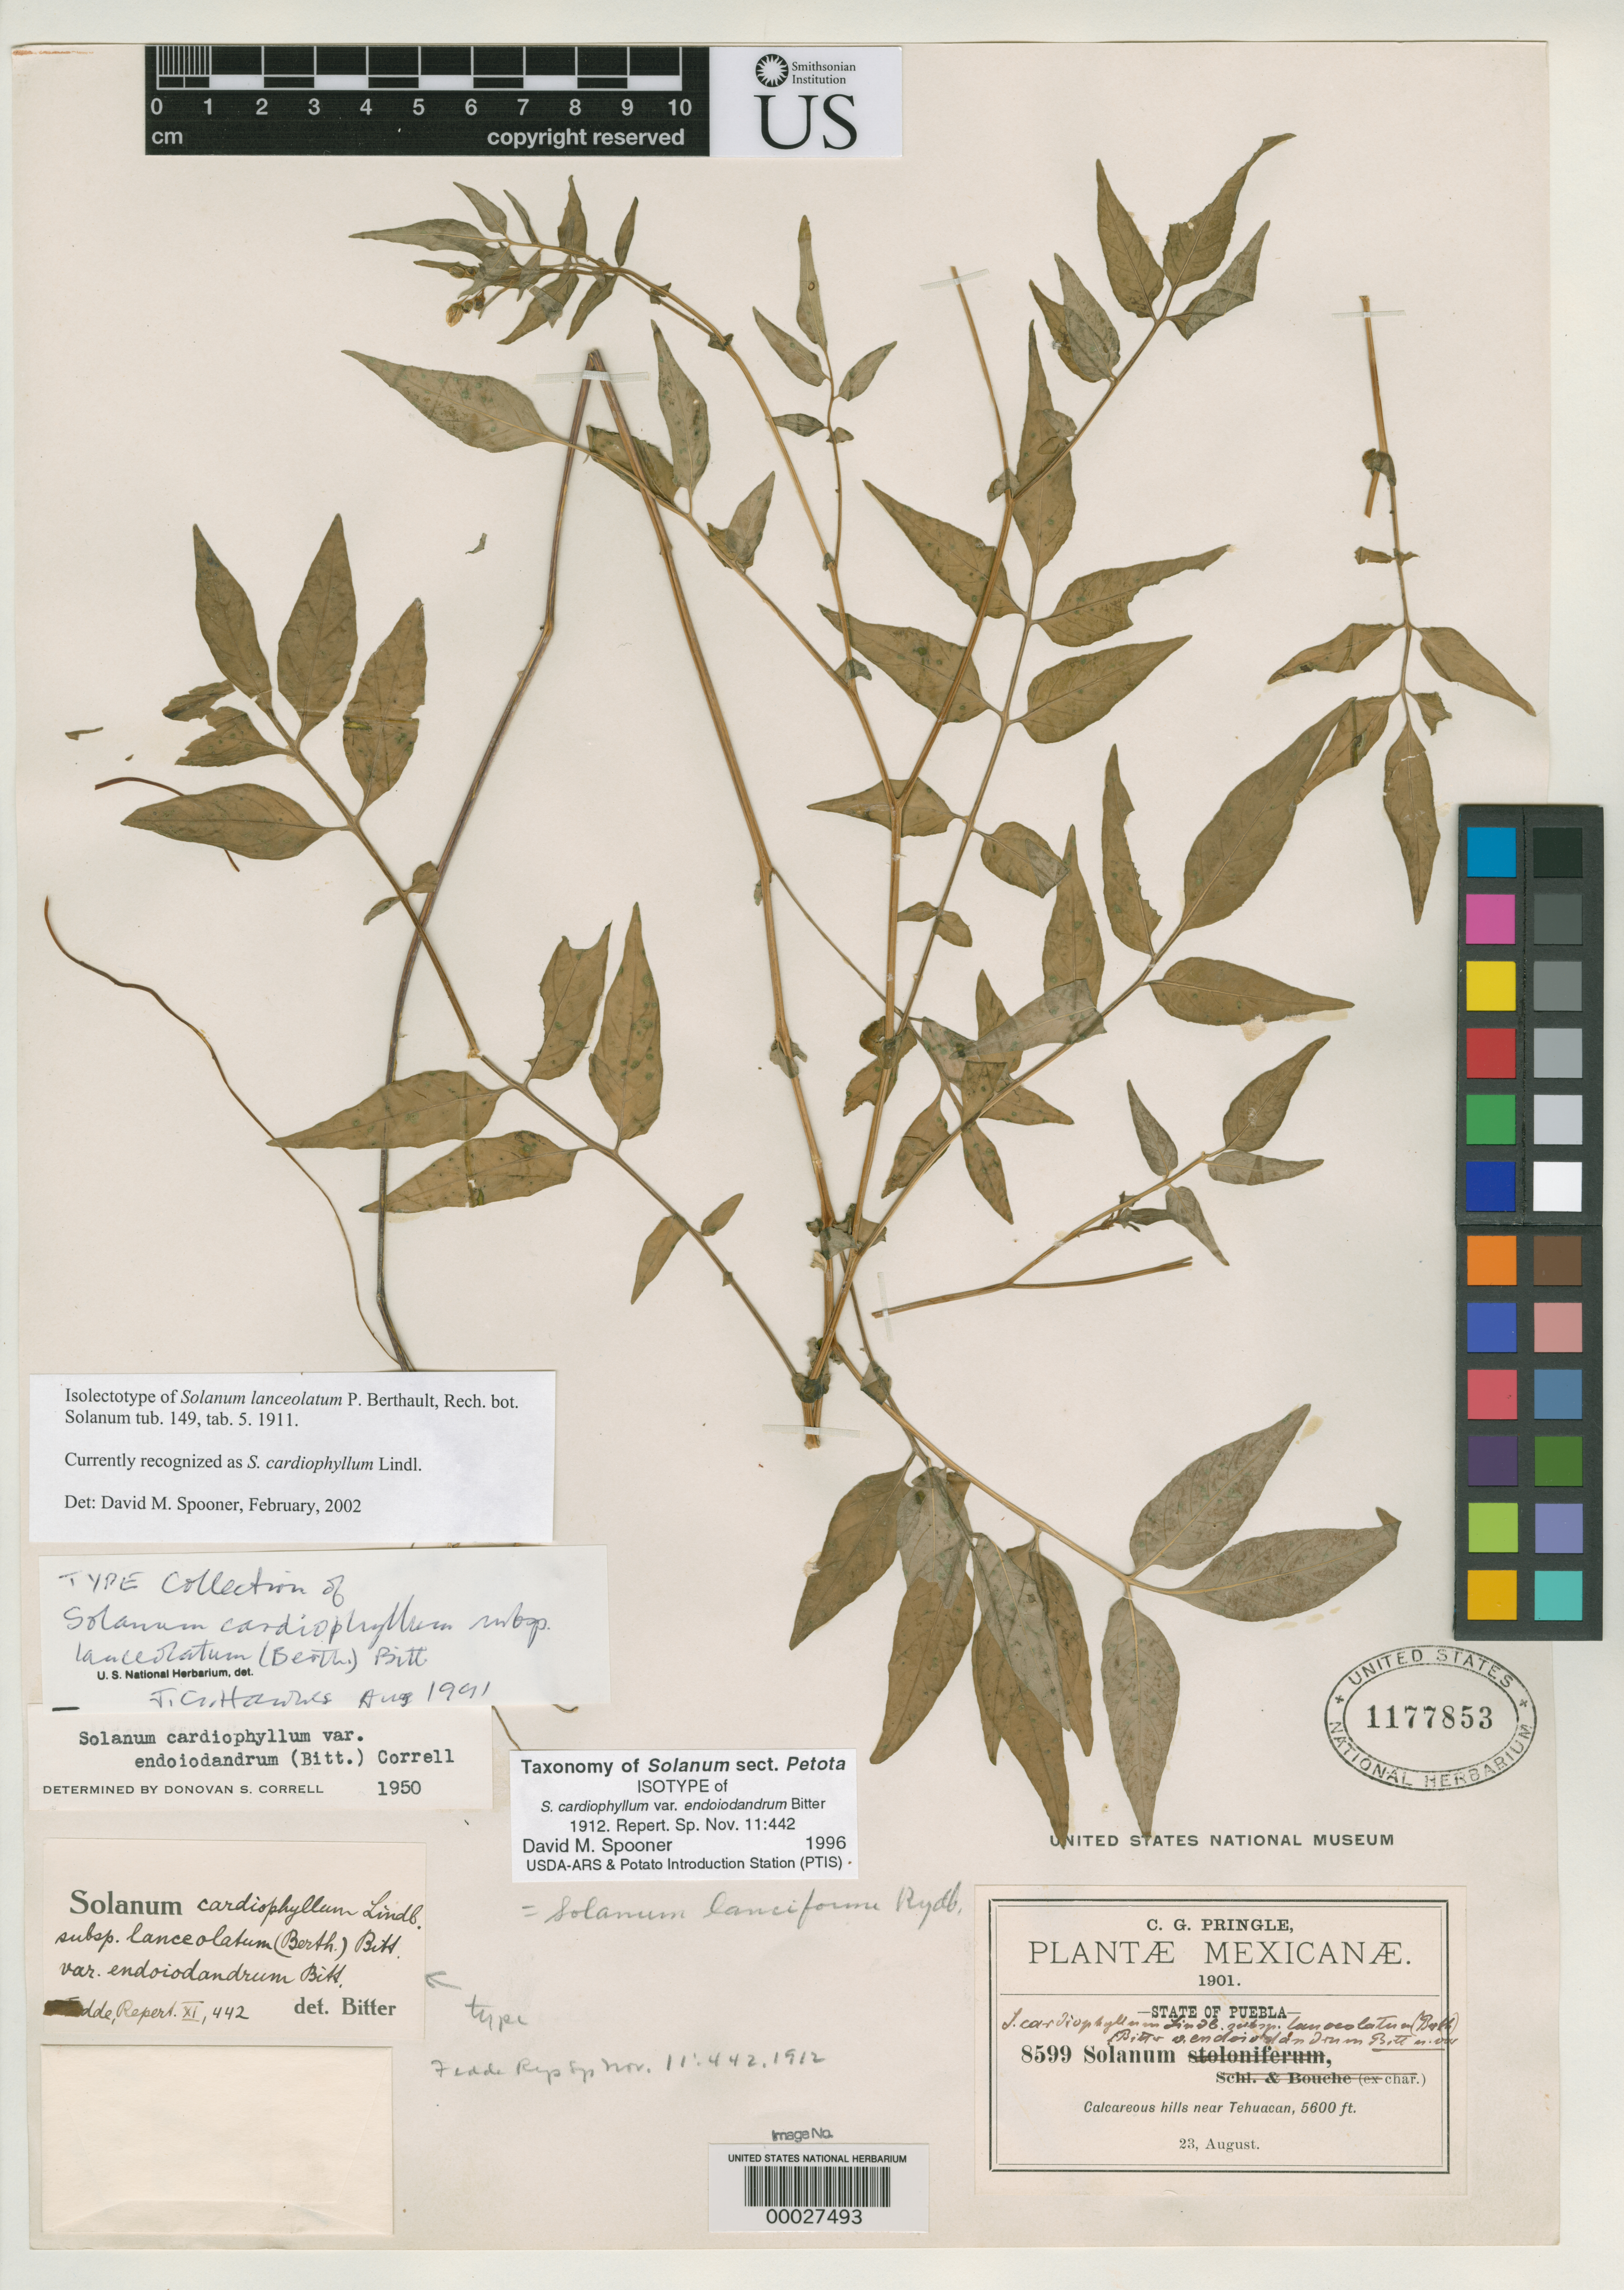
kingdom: Plantae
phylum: Tracheophyta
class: Magnoliopsida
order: Solanales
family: Solanaceae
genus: Solanum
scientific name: Solanum lanceolatum Berthault, nom. illeg.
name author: Berthault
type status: Isolectotype; Type Collection; Isotype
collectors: C. G. Pringle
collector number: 8599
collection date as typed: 23 Aug 1901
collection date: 1901-08-23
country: Mexico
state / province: Puebla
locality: Calcareous hills near Tehuacan.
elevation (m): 1707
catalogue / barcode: US 1177853